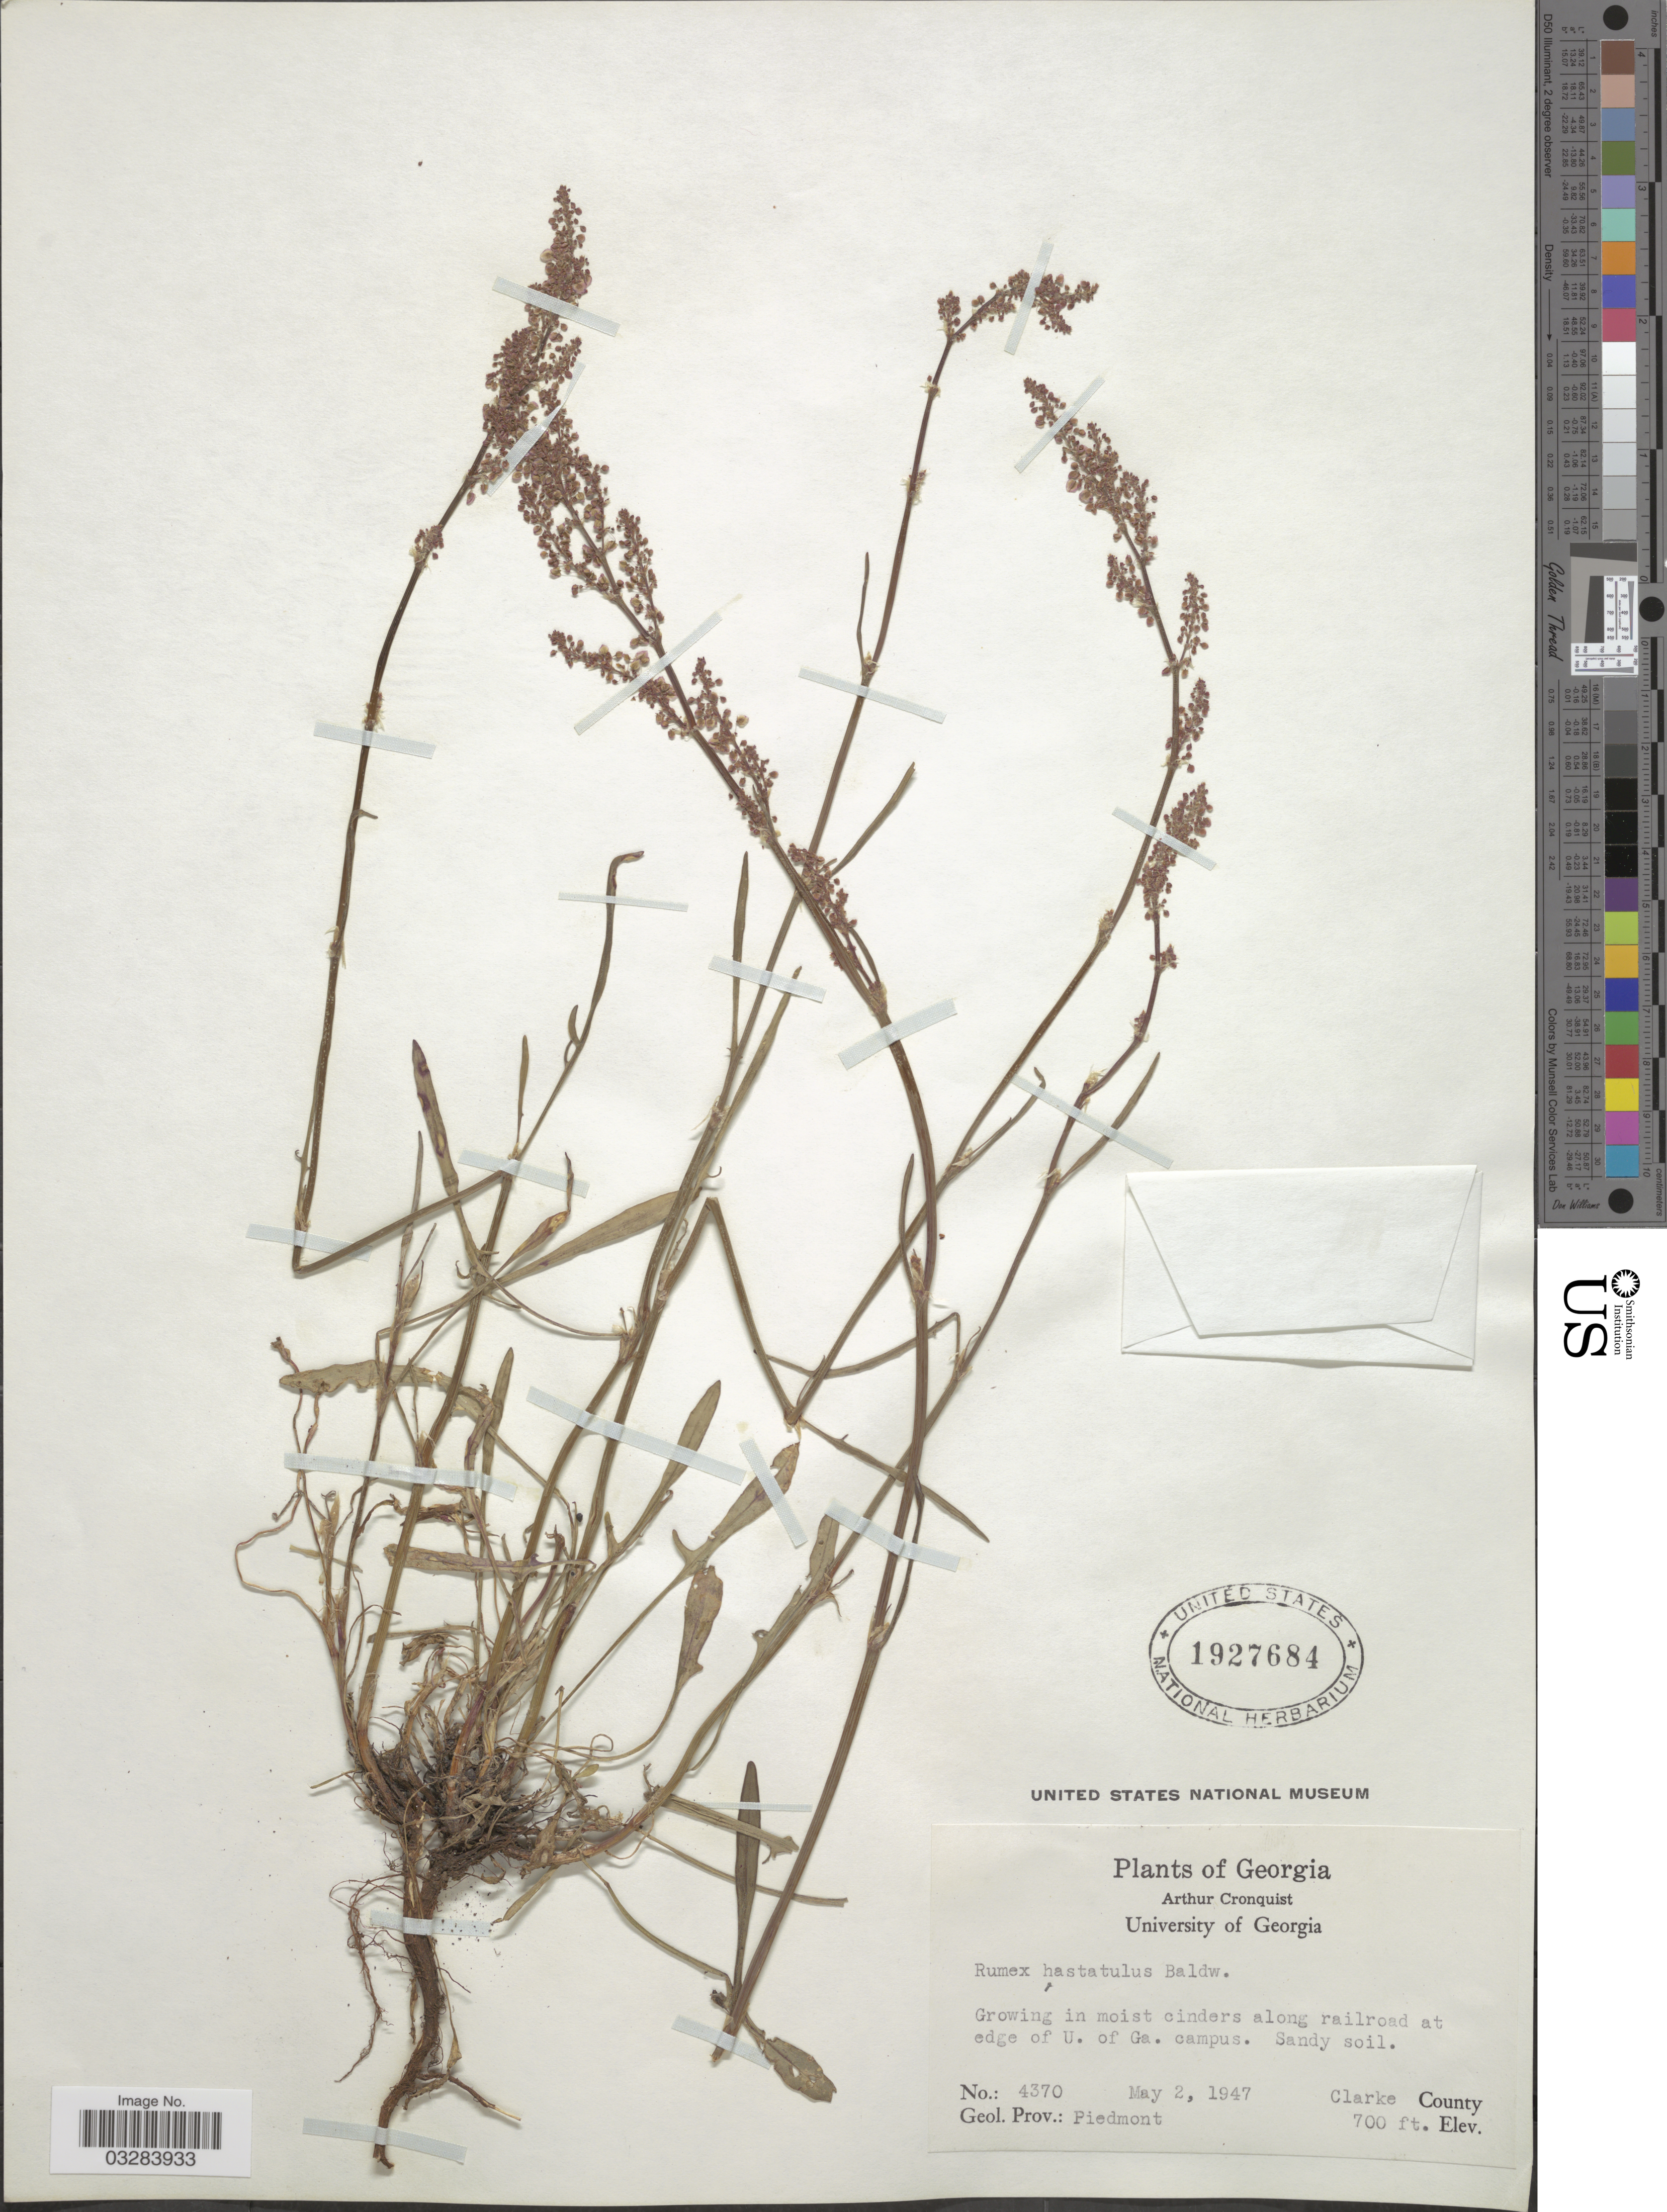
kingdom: Plantae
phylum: Tracheophyta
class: Magnoliopsida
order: Caryophyllales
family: Polygonaceae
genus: Rumex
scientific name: Rumex hastatulus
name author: Baldwin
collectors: A. J. Cronquist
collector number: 4370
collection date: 1947-05-02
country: United States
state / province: Georgia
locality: Along railroad at edge of U. of Ga. campus. Clarke County. Geol. Prov.: Piedmont.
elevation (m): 213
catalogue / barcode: US 1927684